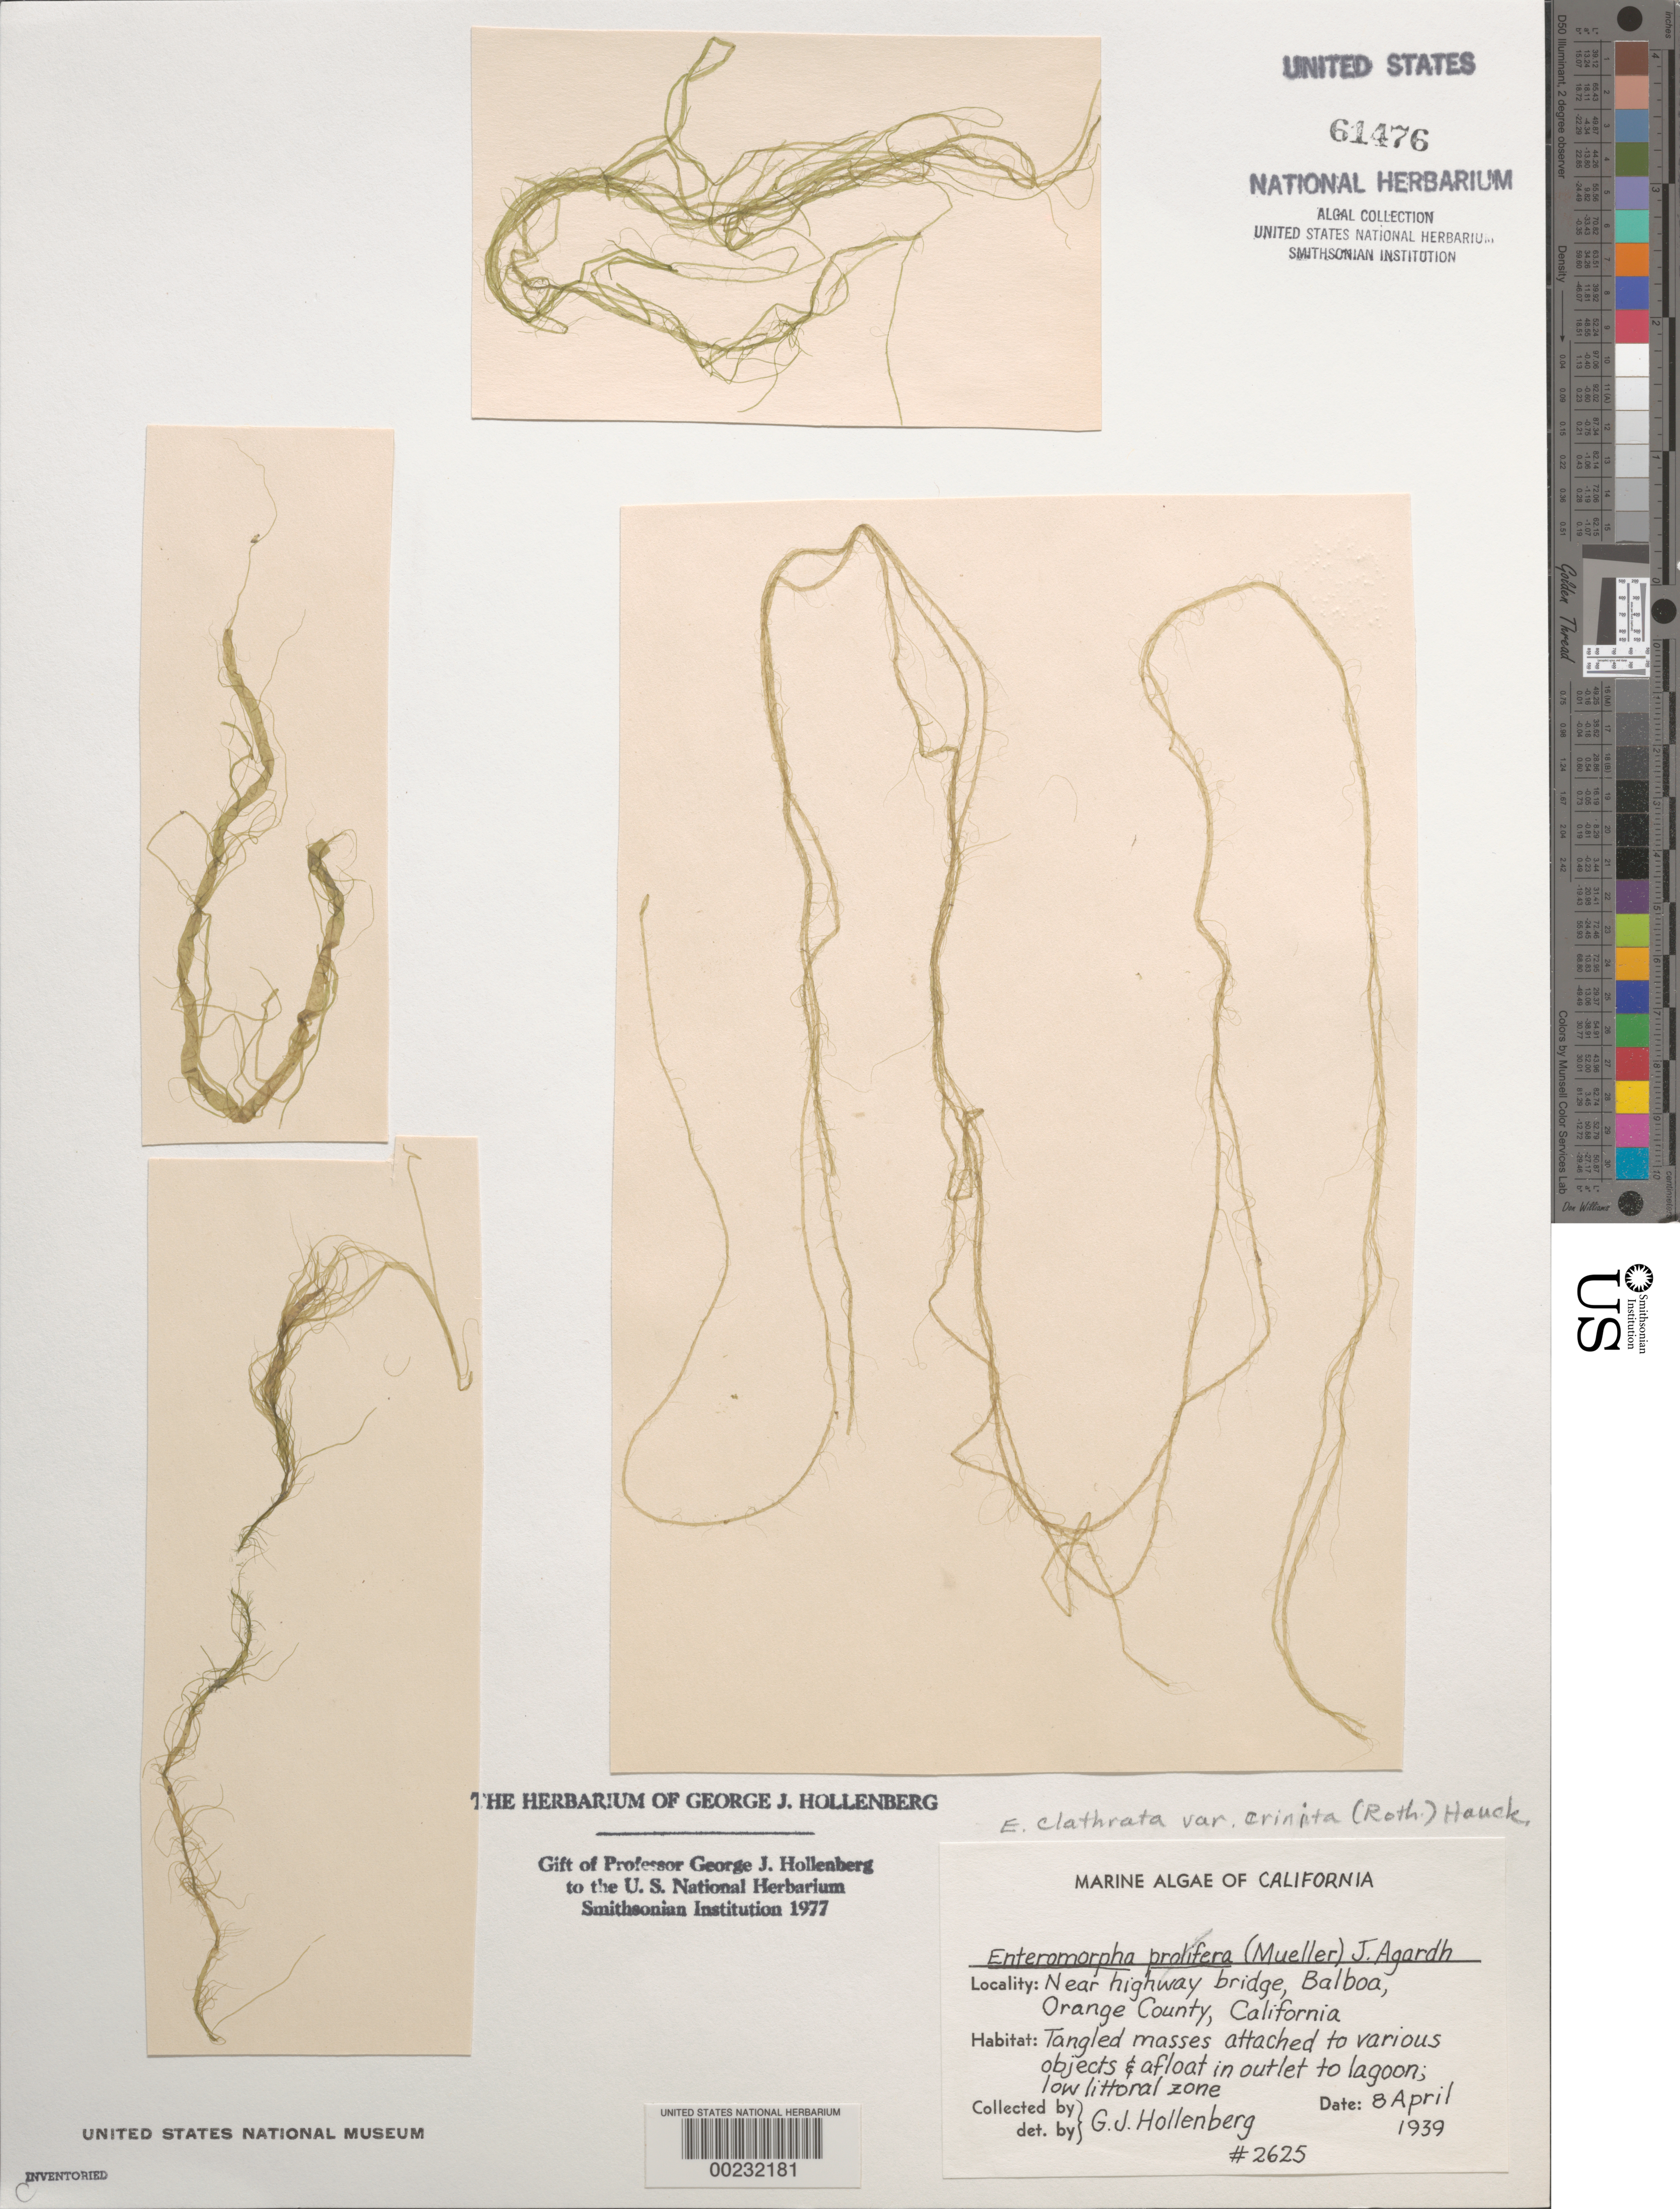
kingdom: Plantae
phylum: Chlorophyta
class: Ulvophyceae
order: Cladophorales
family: Cladophoraceae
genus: Cladophora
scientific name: Cladophora vagabunda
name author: (L.) C. Hoek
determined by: Algae name updating Project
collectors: G. Hollenberg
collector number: GJH 2625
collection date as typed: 08 Apr 1939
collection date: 1939-04-08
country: United States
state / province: California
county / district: Orange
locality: Balboa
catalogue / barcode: US 61476